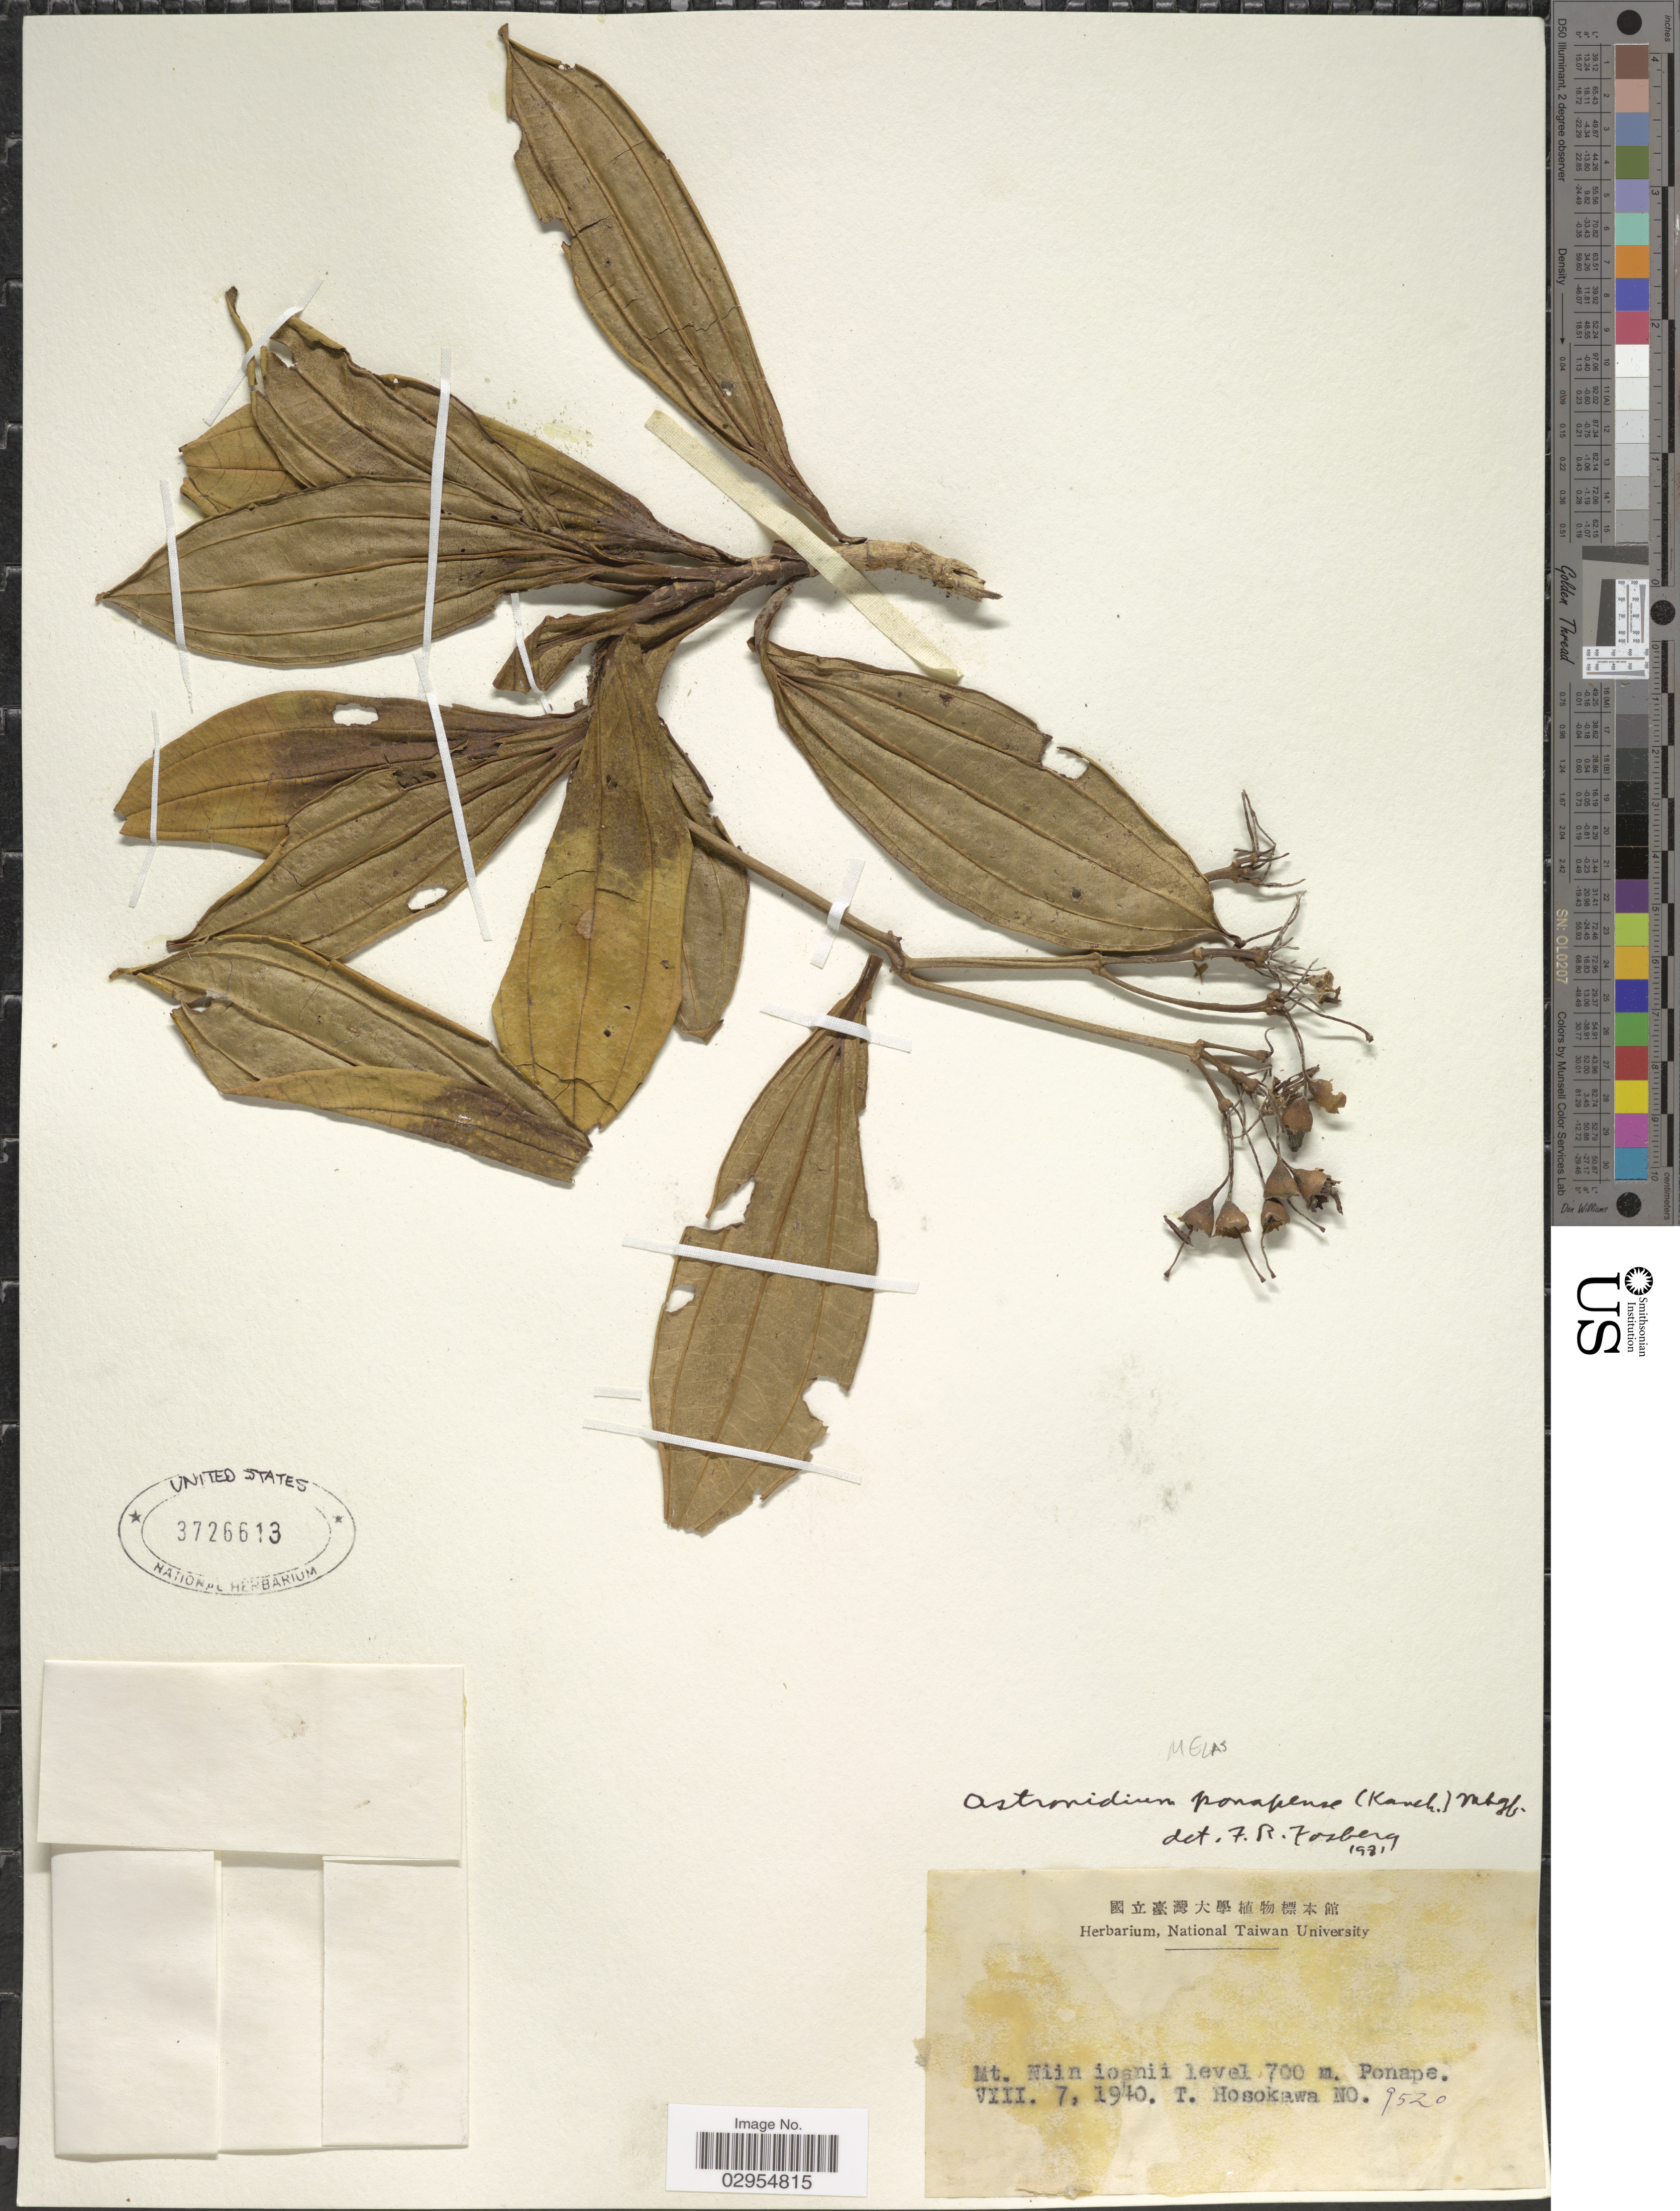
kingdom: Plantae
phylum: Tracheophyta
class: Magnoliopsida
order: Myrtales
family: Melastomataceae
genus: Astronidium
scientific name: Astronidium ponapense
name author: (Kaneh.) Markgr.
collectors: T. Hosokawa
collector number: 9520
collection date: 1940-08-07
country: Micronesia, Federated States of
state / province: Pohnpei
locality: Mt. Niin ioanii. Ponape.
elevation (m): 700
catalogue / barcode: US 3726613